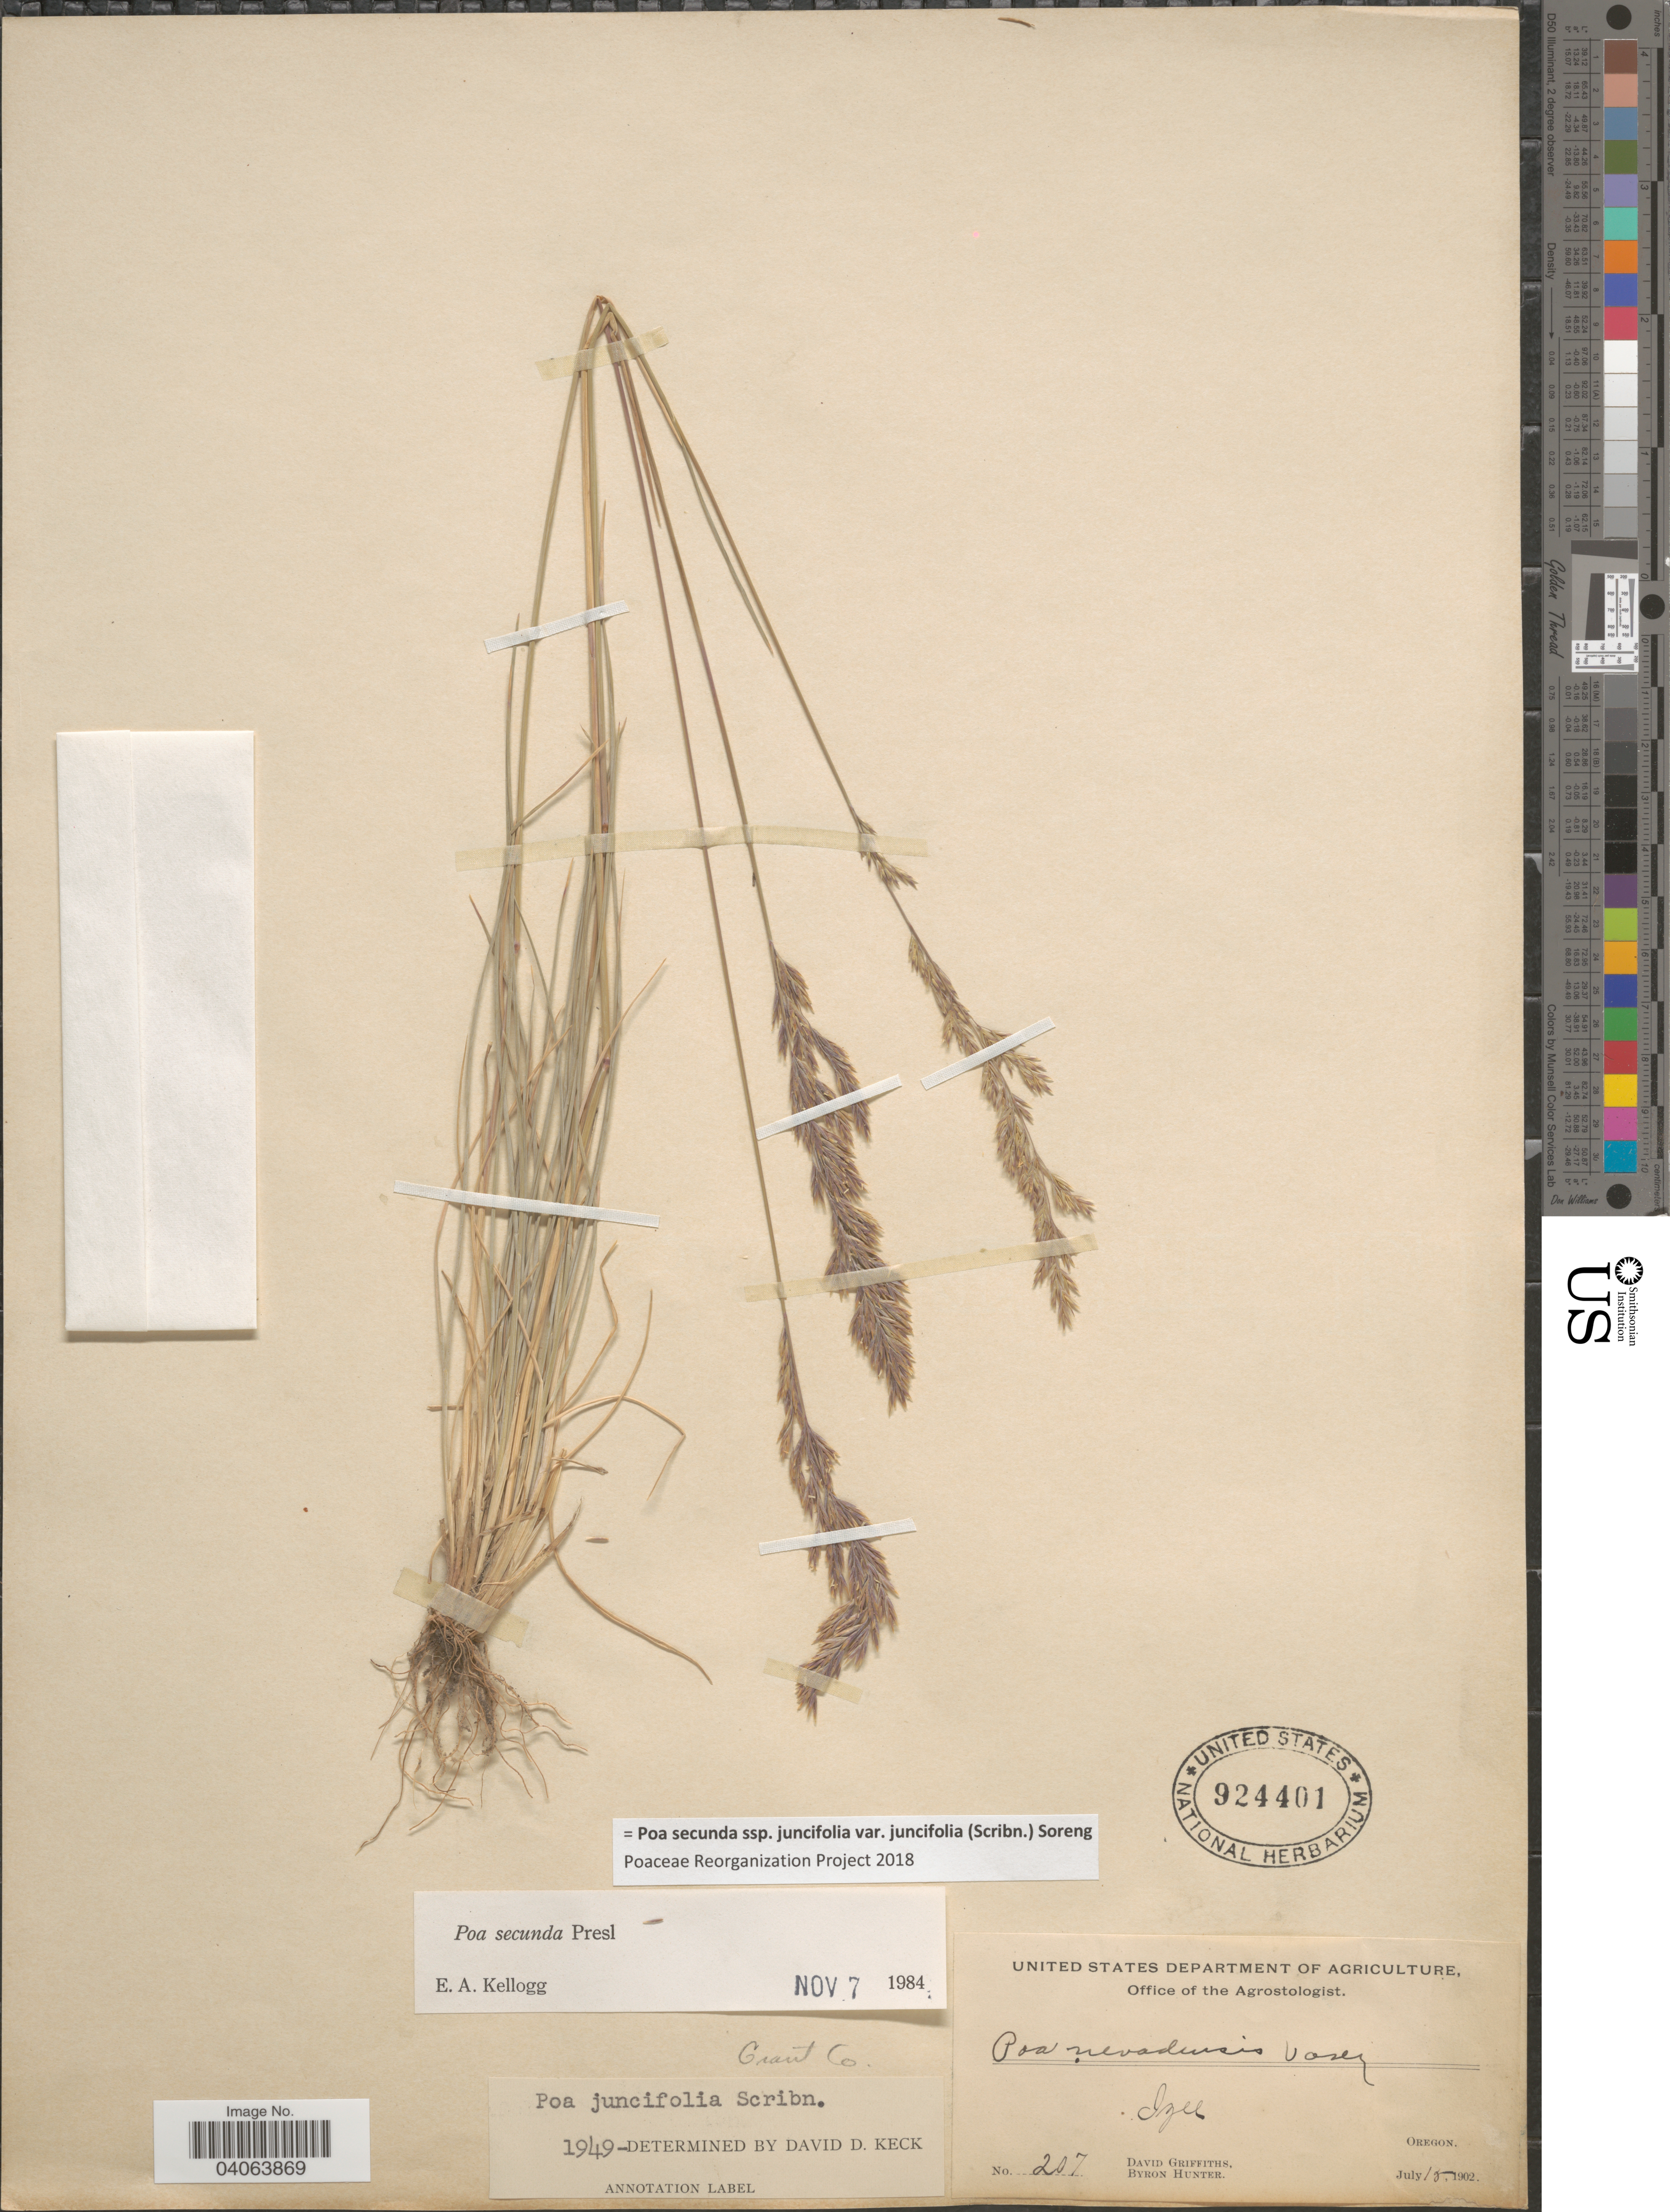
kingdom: Plantae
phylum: Tracheophyta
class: Liliopsida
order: Poales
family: Poaceae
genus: Poa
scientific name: Poa secunda subsp. juncifolia var. juncifolia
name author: (Scribn.) Soreng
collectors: D. Griffiths & B. Hunter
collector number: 207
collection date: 1902-07-15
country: United States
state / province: Oregon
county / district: Grant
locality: Izee. Grant Co.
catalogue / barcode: US 924401